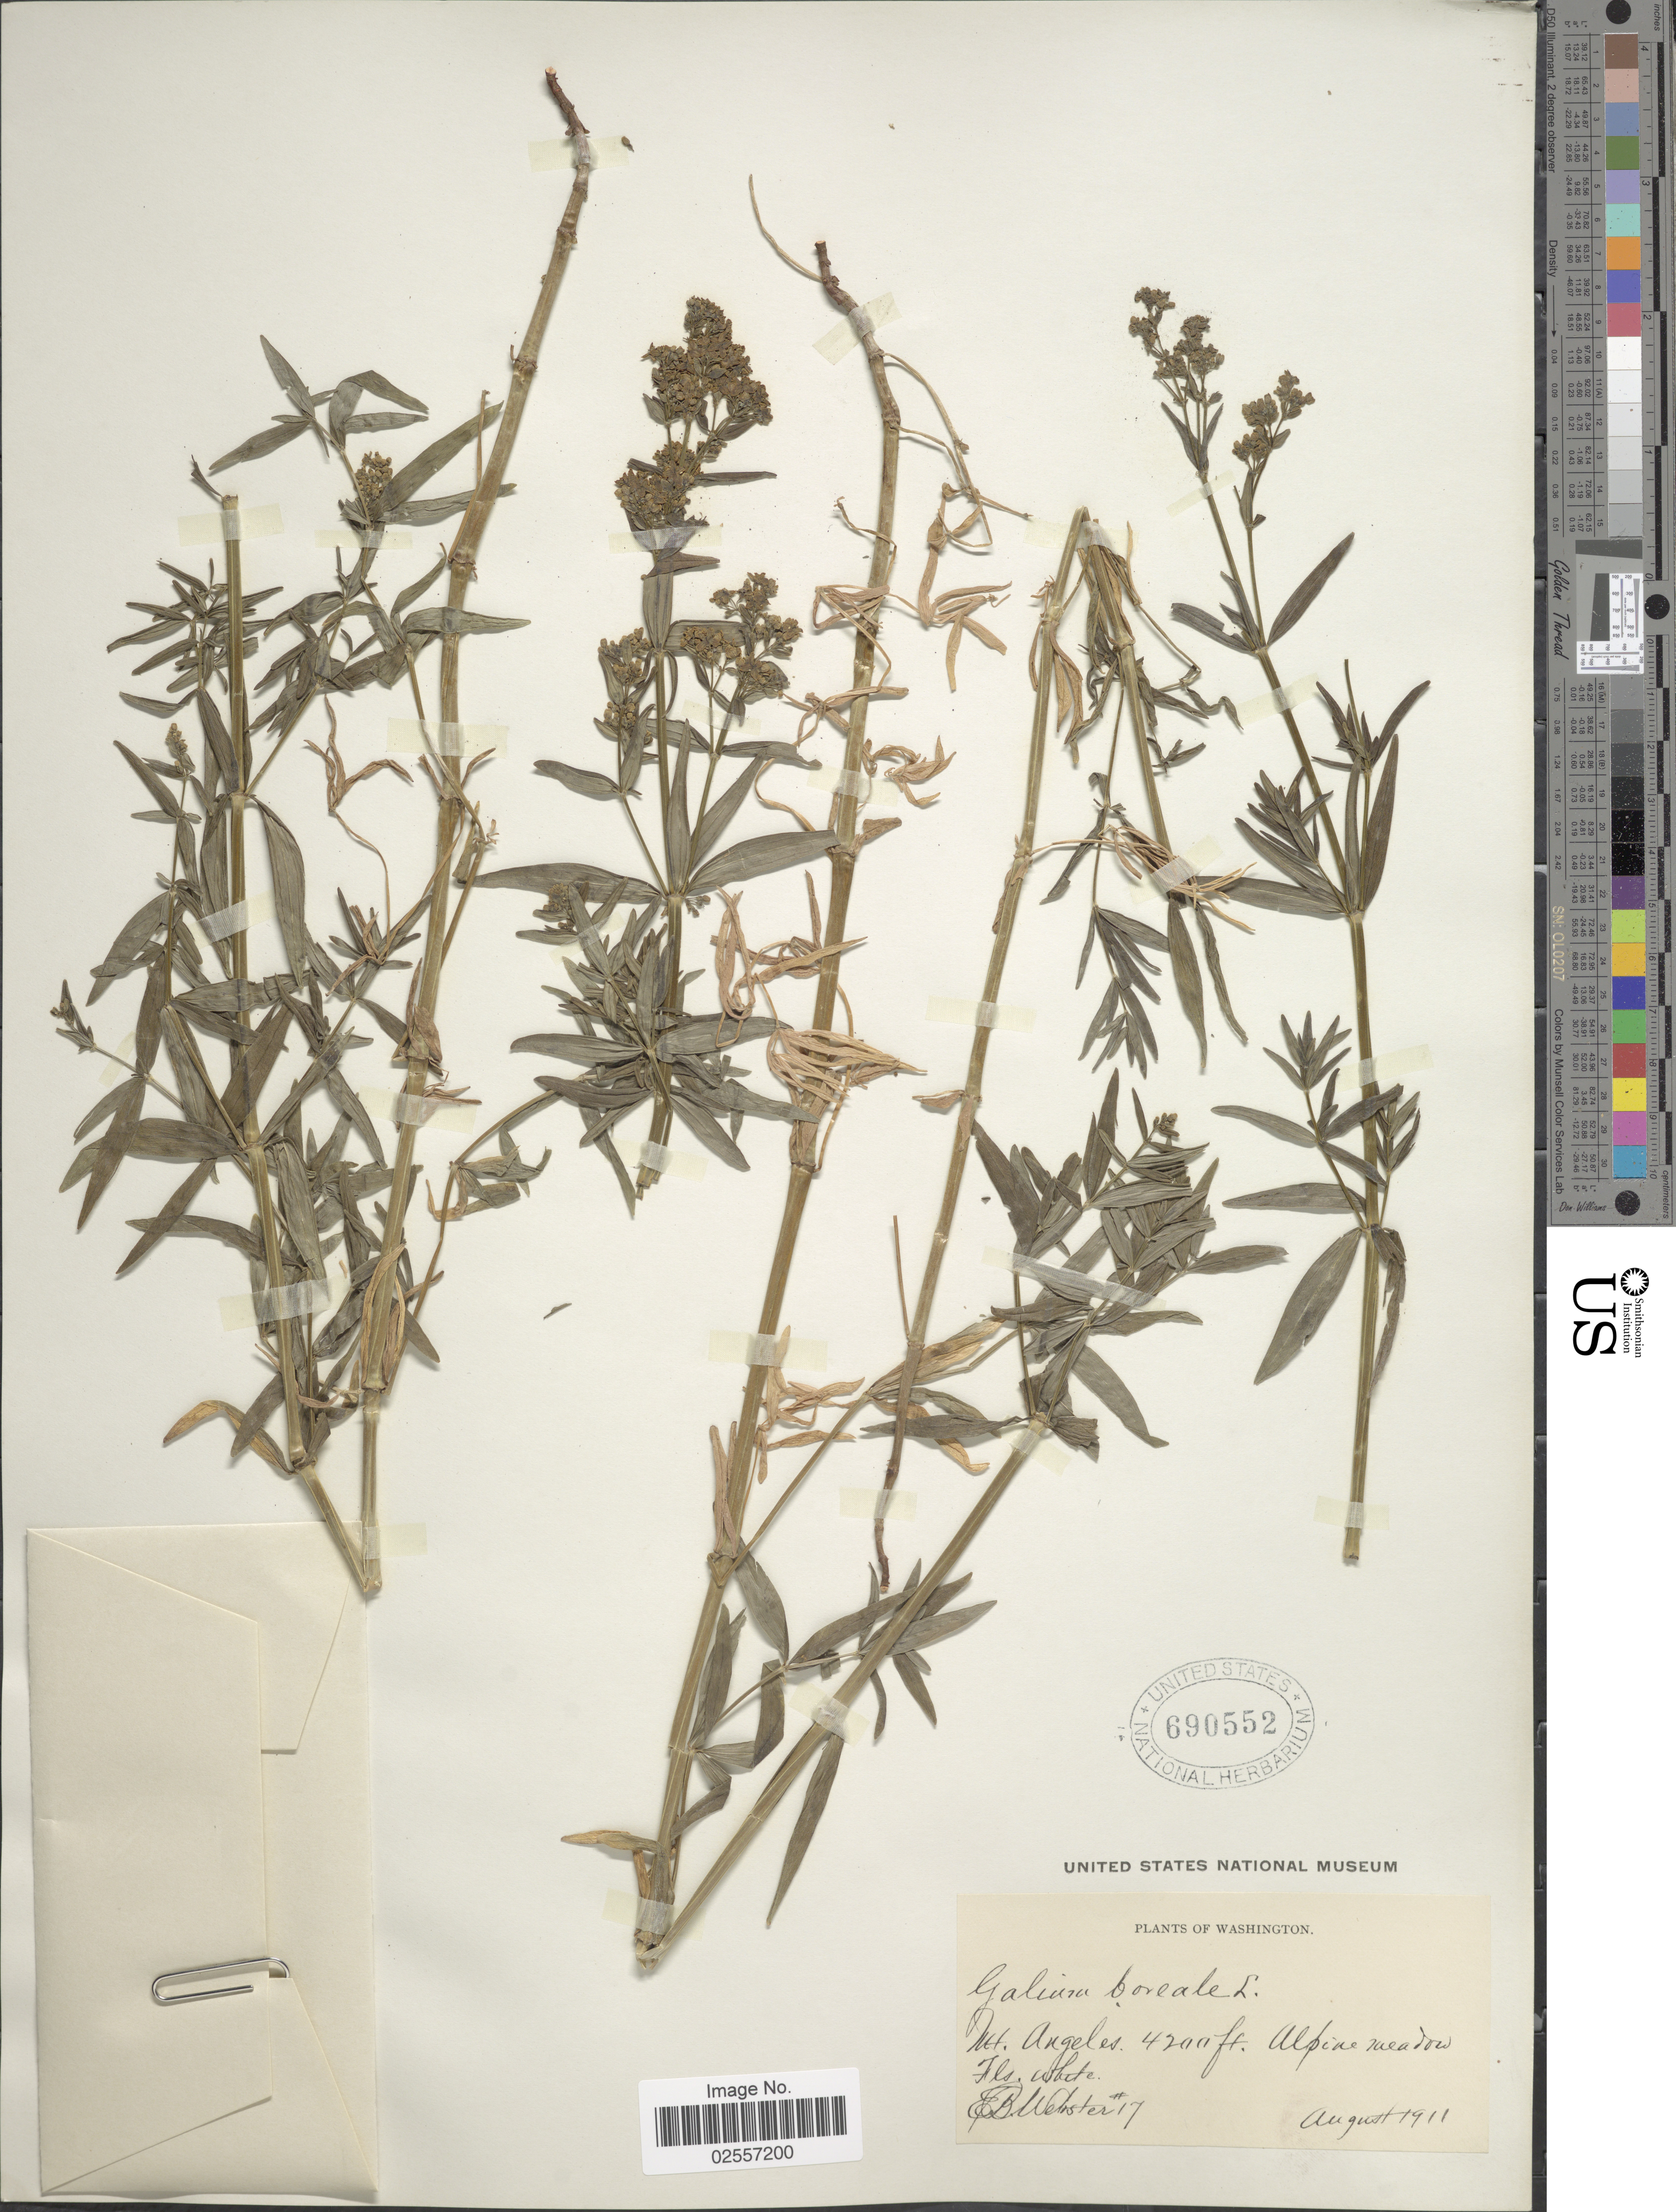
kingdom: Plantae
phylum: Tracheophyta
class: Magnoliopsida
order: Gentianales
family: Rubiaceae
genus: Galium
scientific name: Galium boreale L.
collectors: E. B. Webster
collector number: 17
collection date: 1911-08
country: United States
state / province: Washington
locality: Mt. Angeles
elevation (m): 1280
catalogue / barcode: US 690552